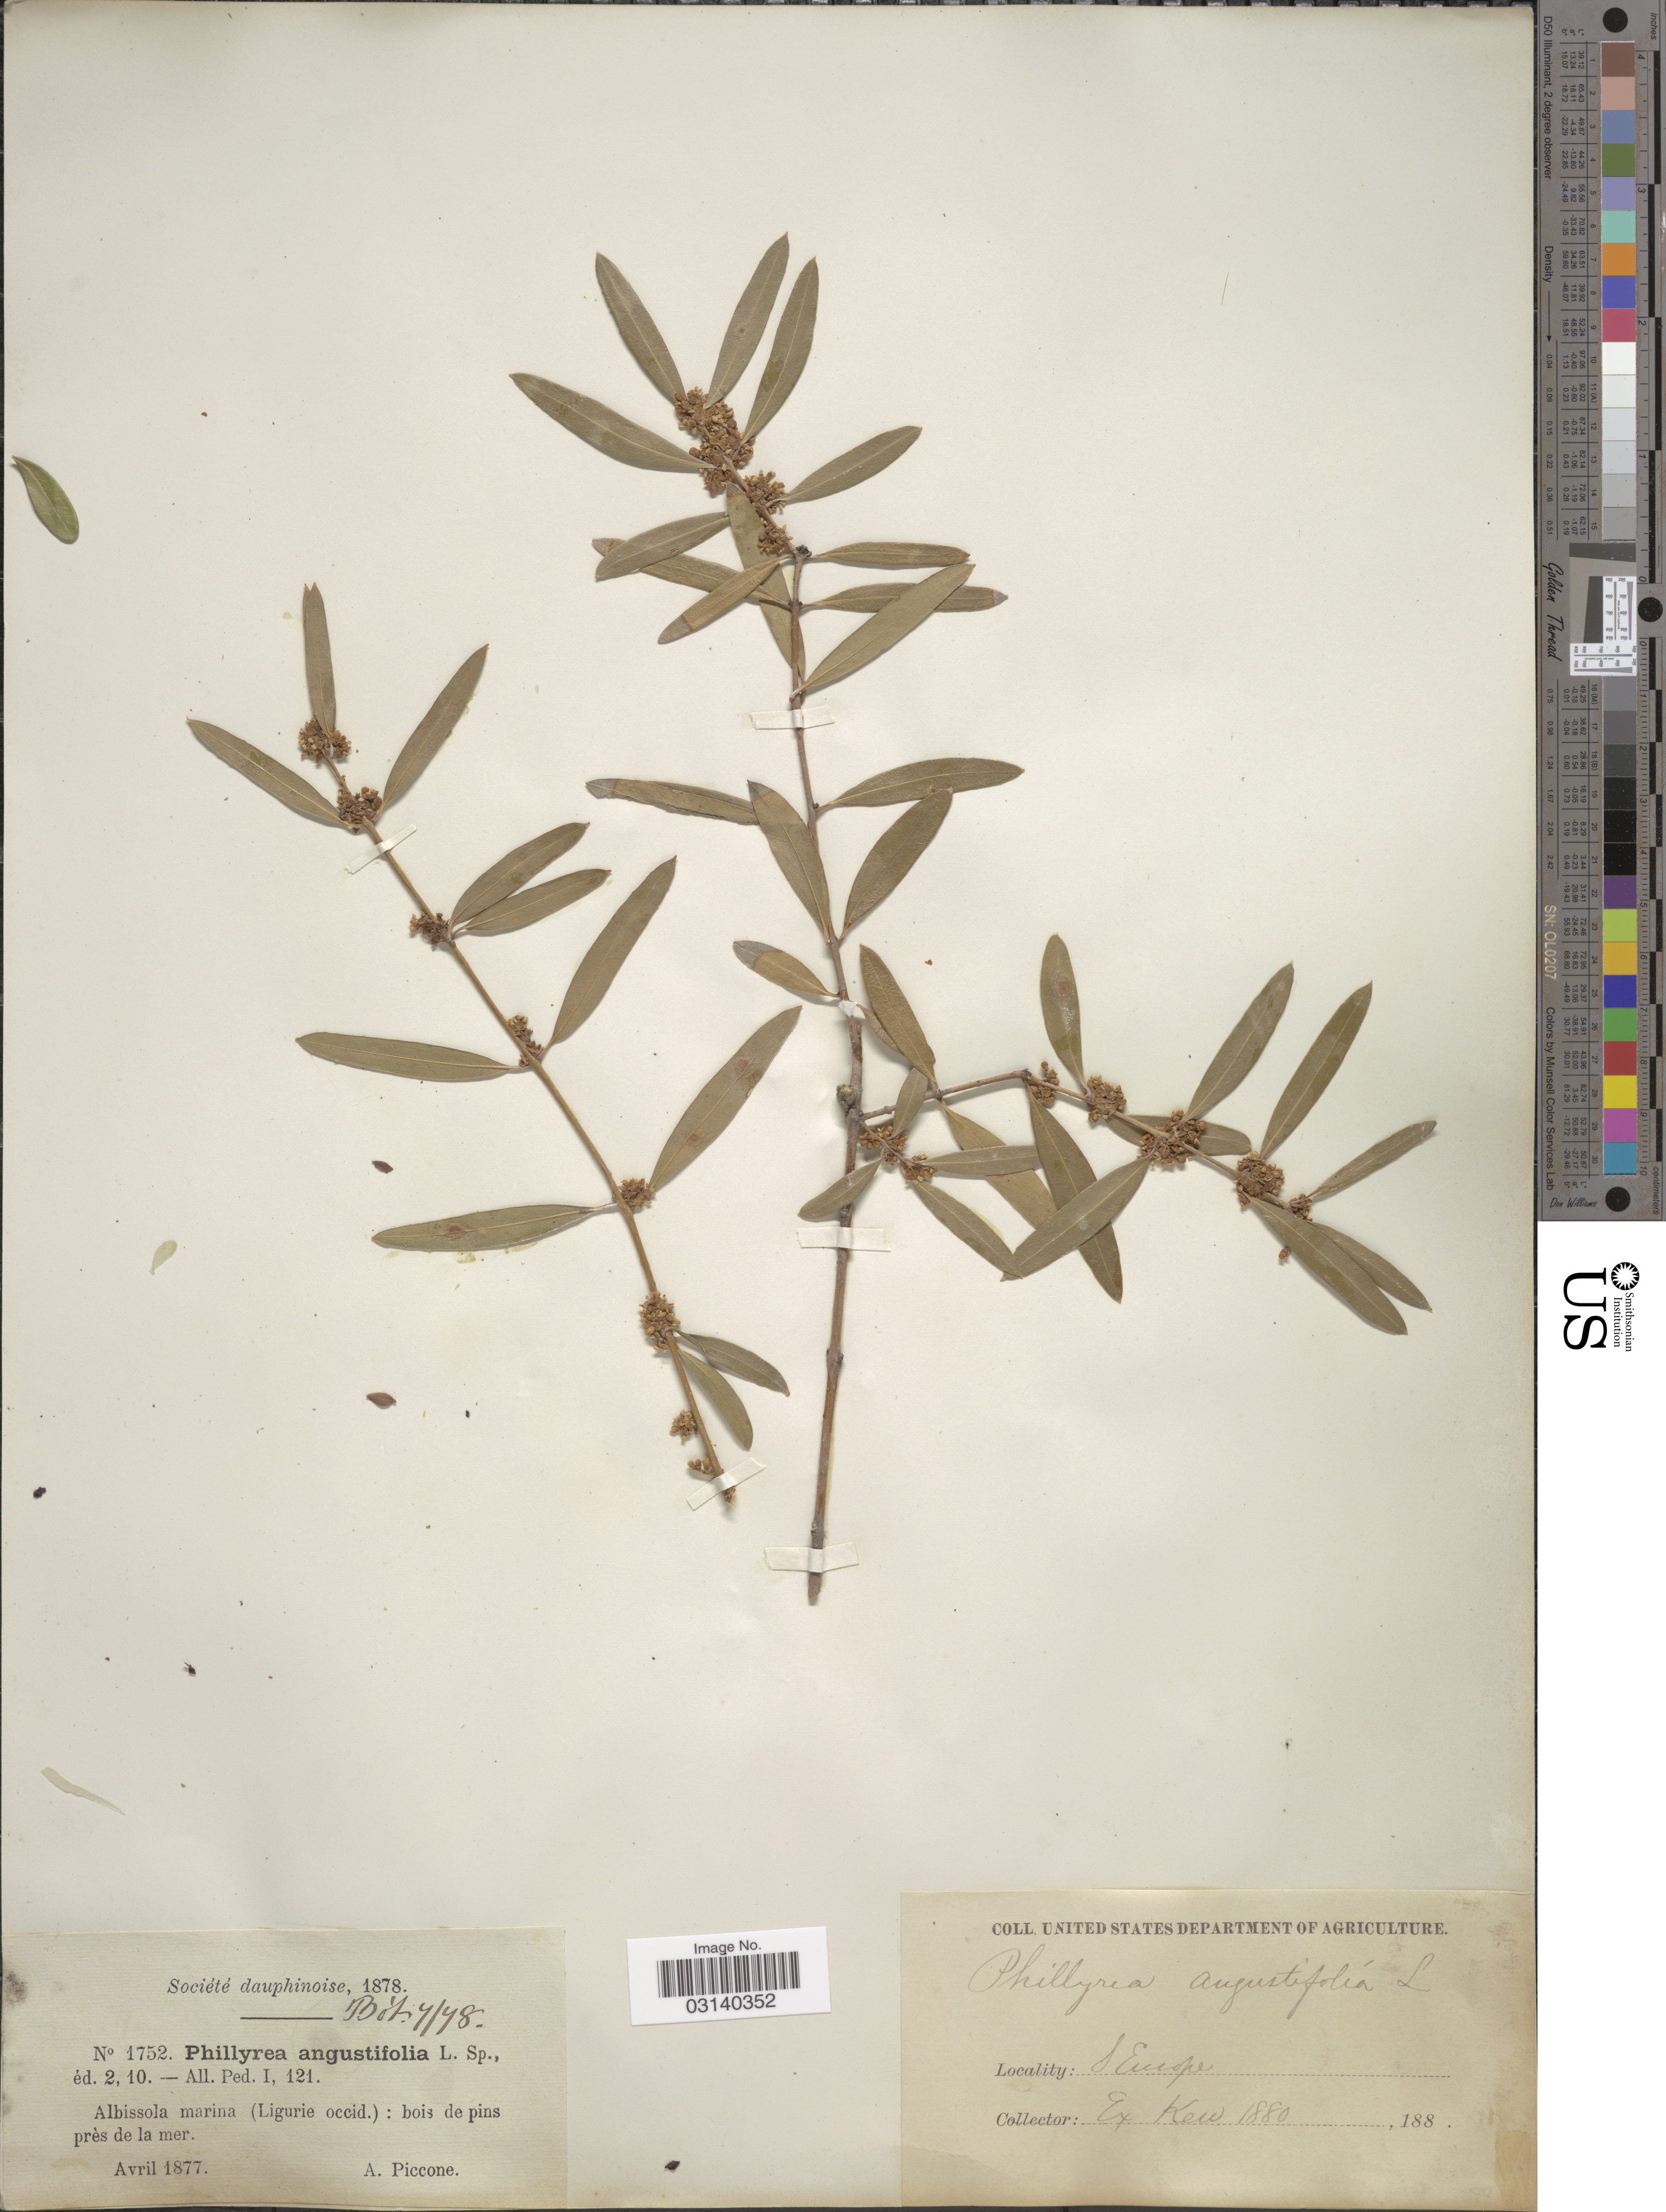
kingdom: Plantae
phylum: Tracheophyta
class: Magnoliopsida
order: Lamiales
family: Oleaceae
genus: Phillyrea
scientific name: Phillyrea angustifolia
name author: L.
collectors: A. Piccone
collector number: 1752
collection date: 1877-04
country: Italy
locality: S. Europe. Albissola marina (Ligurie occid.): bois de pins près de la mer.